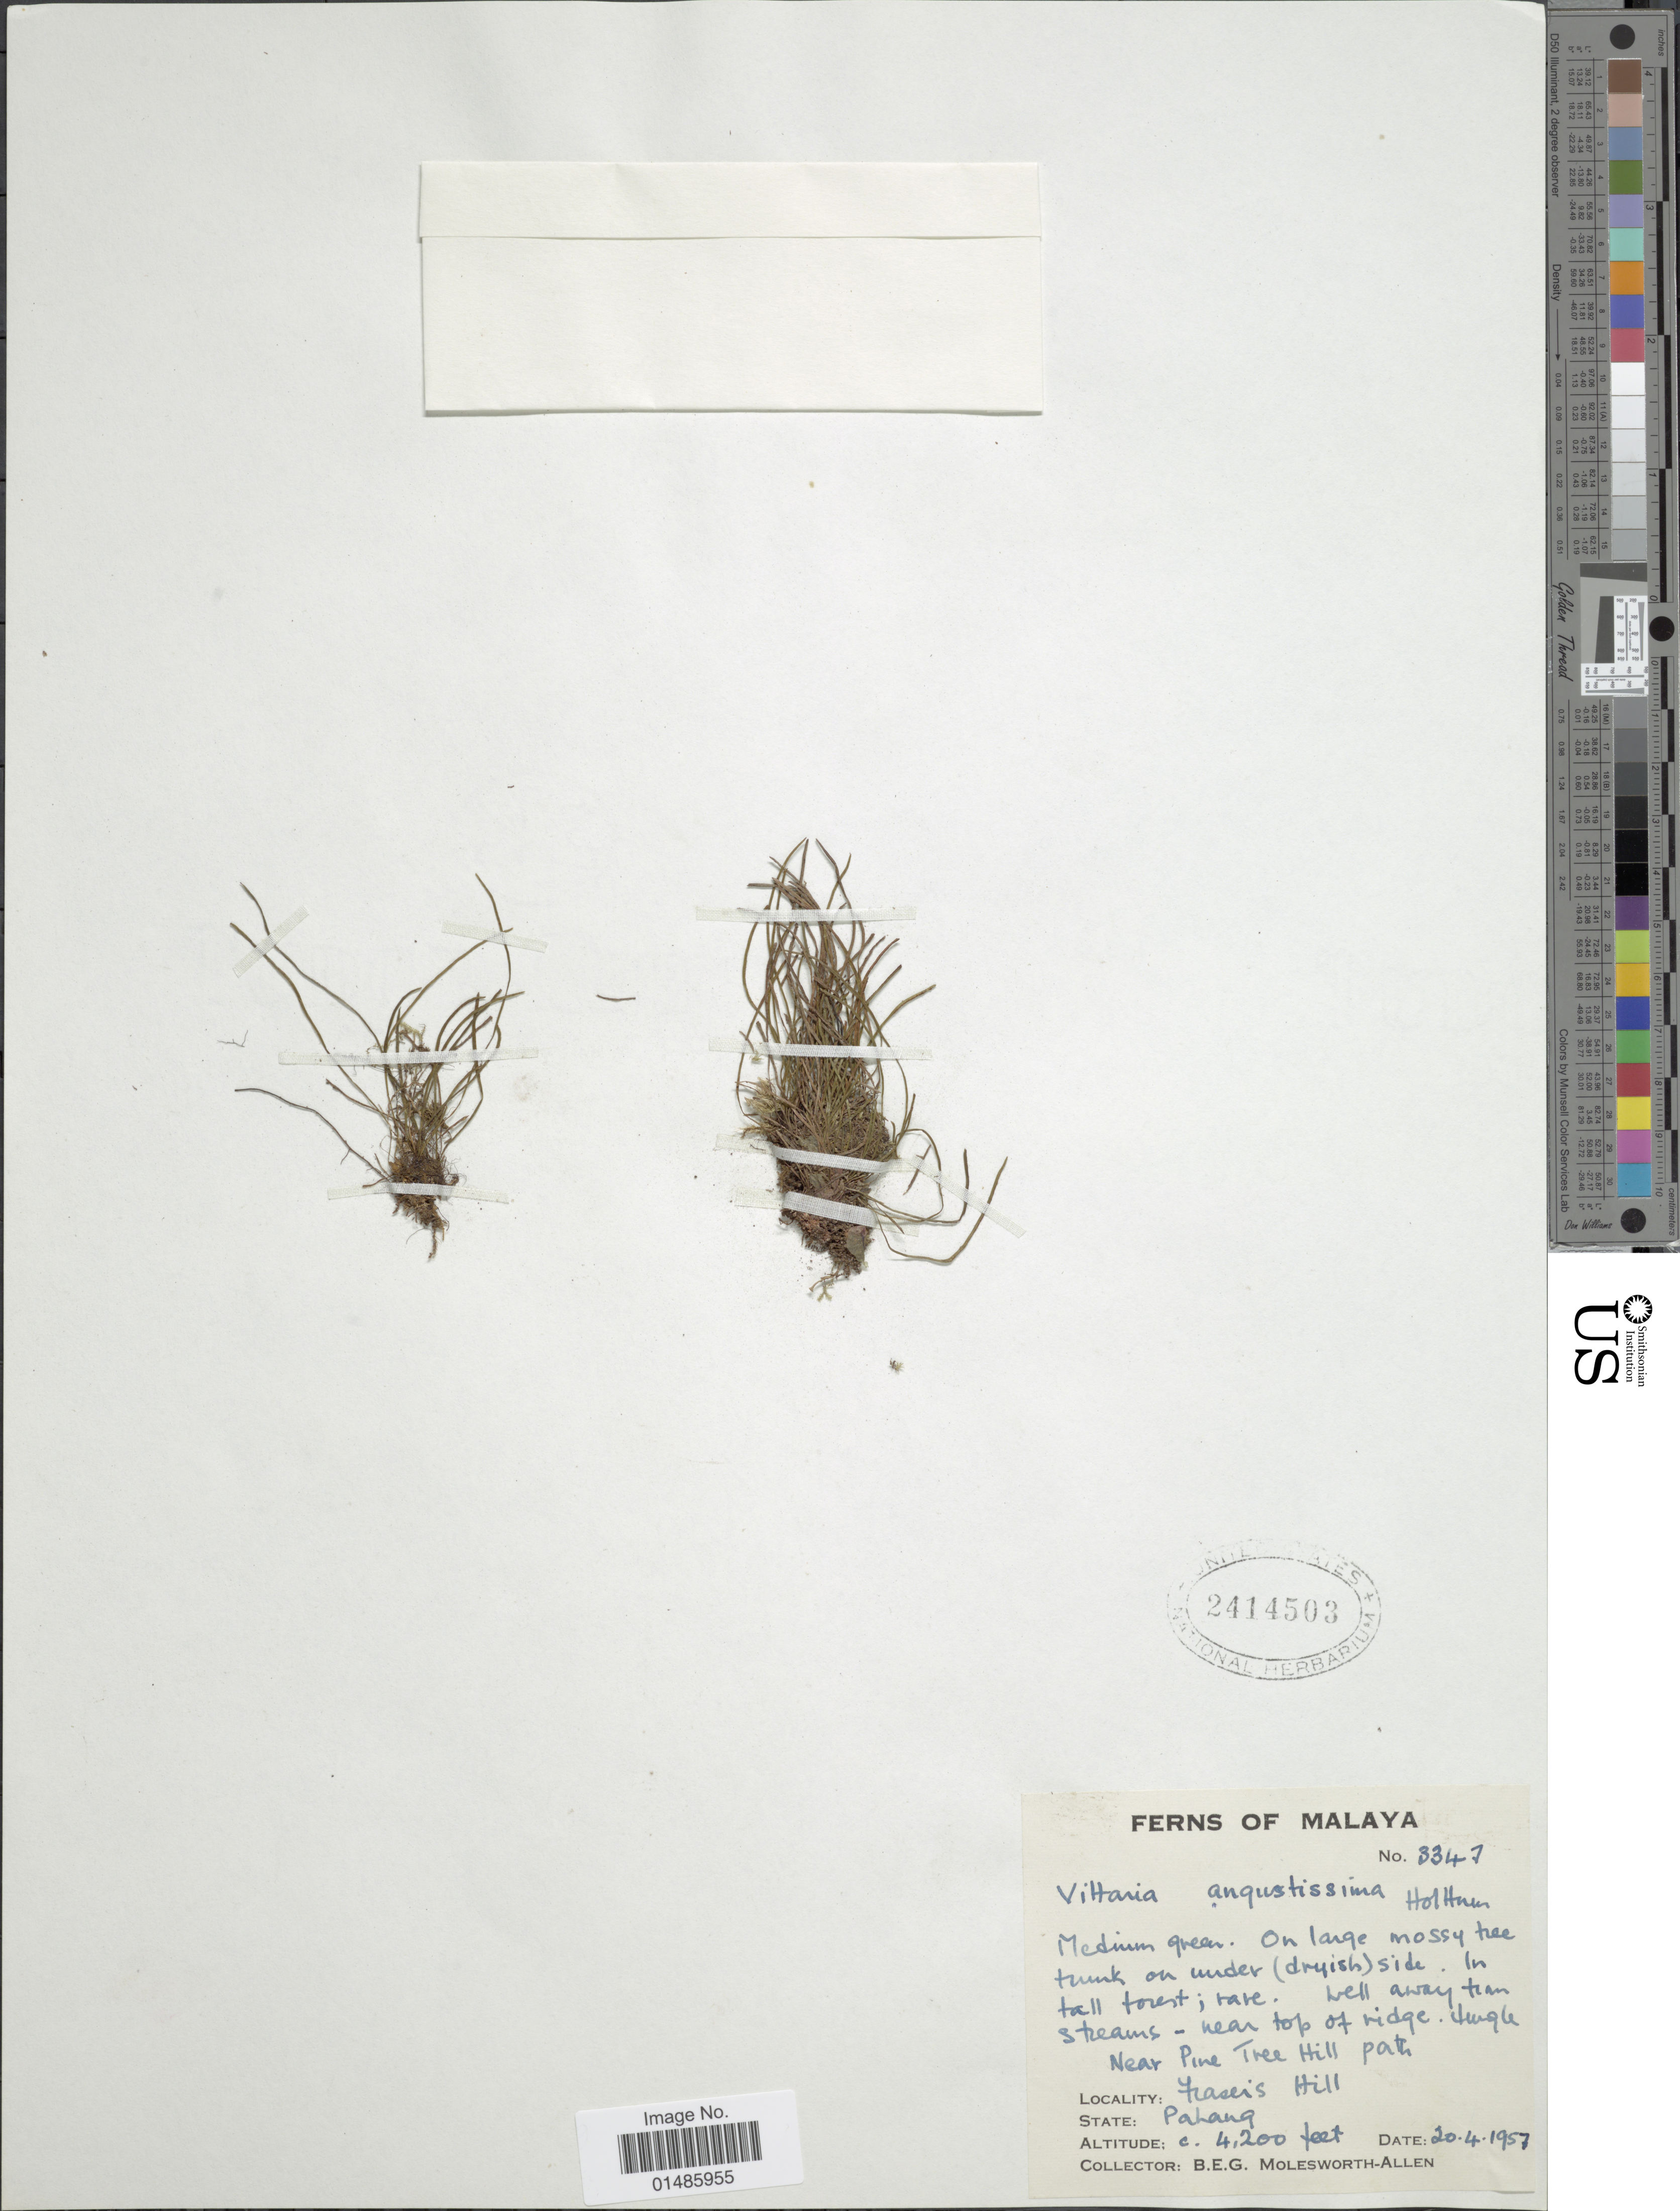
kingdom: Plantae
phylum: Tracheophyta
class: Polypodiopsida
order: Polypodiales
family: Pteridaceae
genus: Haplopteris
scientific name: Haplopteris angustissima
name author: (Holttum) S. Linds.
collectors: B. E. G. Molesworth-Allen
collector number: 3347*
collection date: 1957-04-20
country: Malaysia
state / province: Pahang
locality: Near Pine Tree Hill path, Fraser's Hill.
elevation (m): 1280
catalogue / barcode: US 2414503